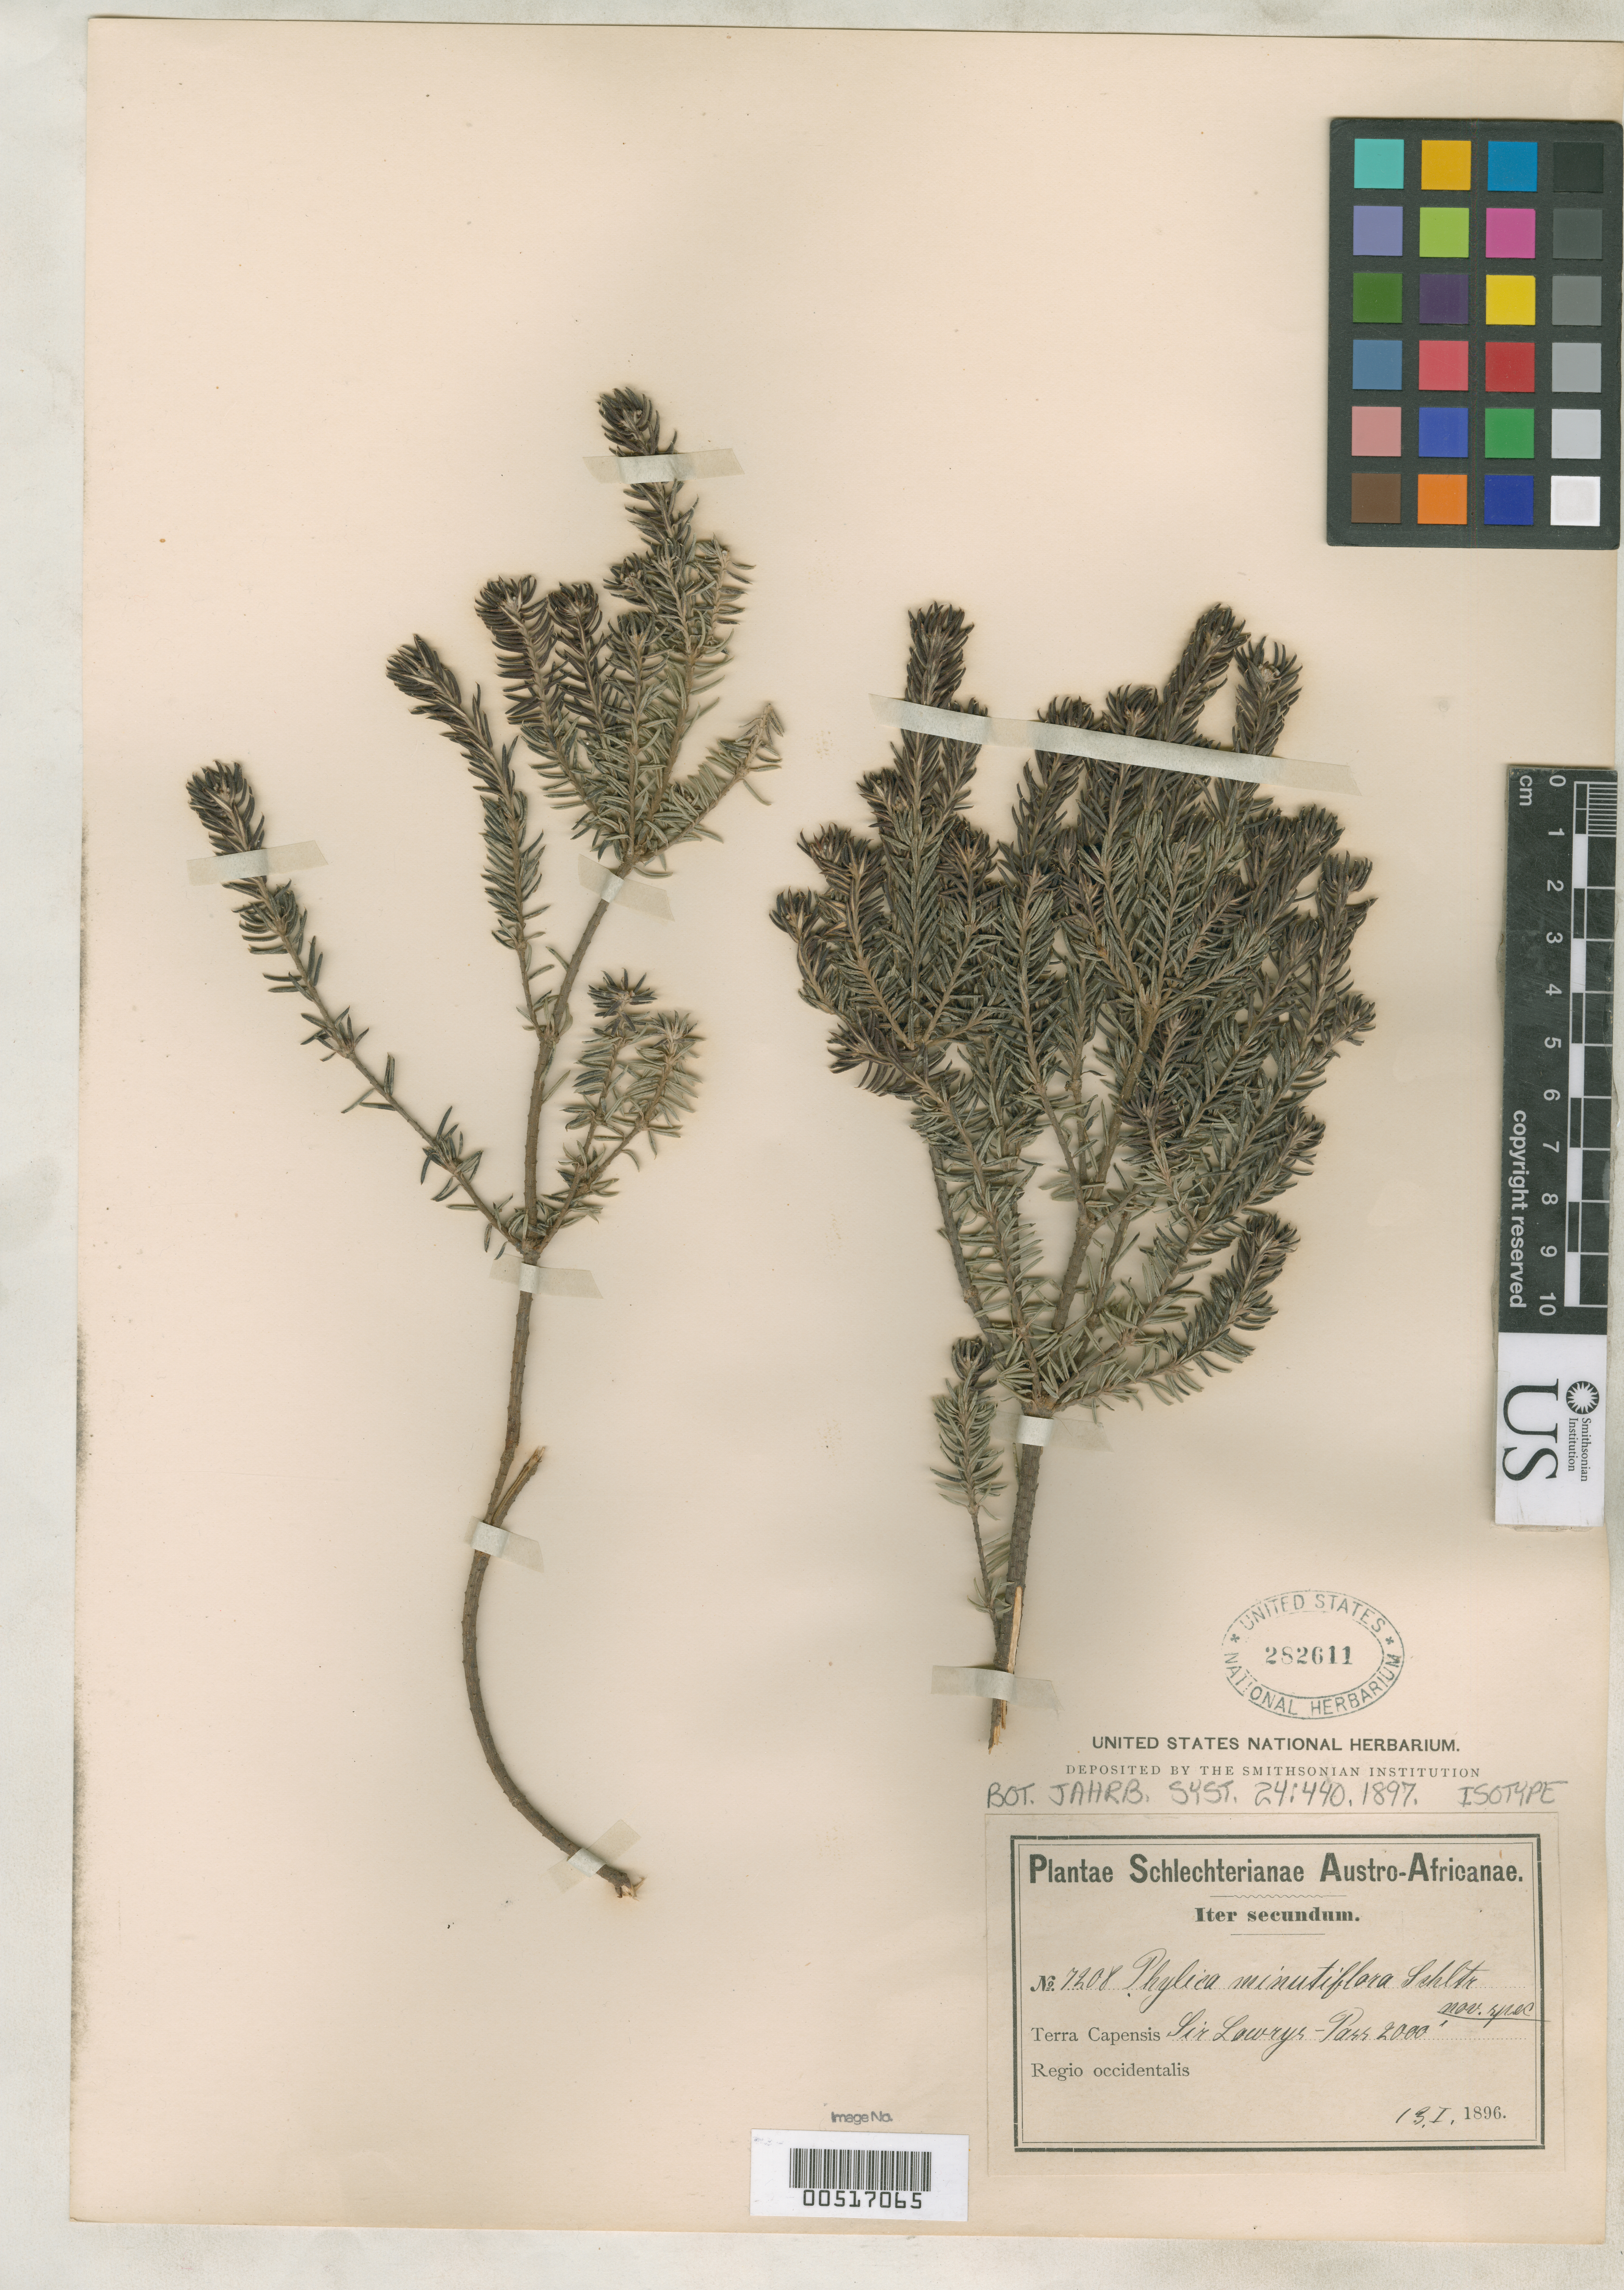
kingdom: Plantae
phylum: Tracheophyta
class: Magnoliopsida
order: Rosales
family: Rhamnaceae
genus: Phylica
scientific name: Phylica minutiflora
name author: Schltr.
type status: Isotype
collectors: F. R. R. Schlechter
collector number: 7208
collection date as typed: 13 Jan 1896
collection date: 1896-01-13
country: South Africa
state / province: Western Cape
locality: Sir Lowrys Pass.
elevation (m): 610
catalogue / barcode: US 282611